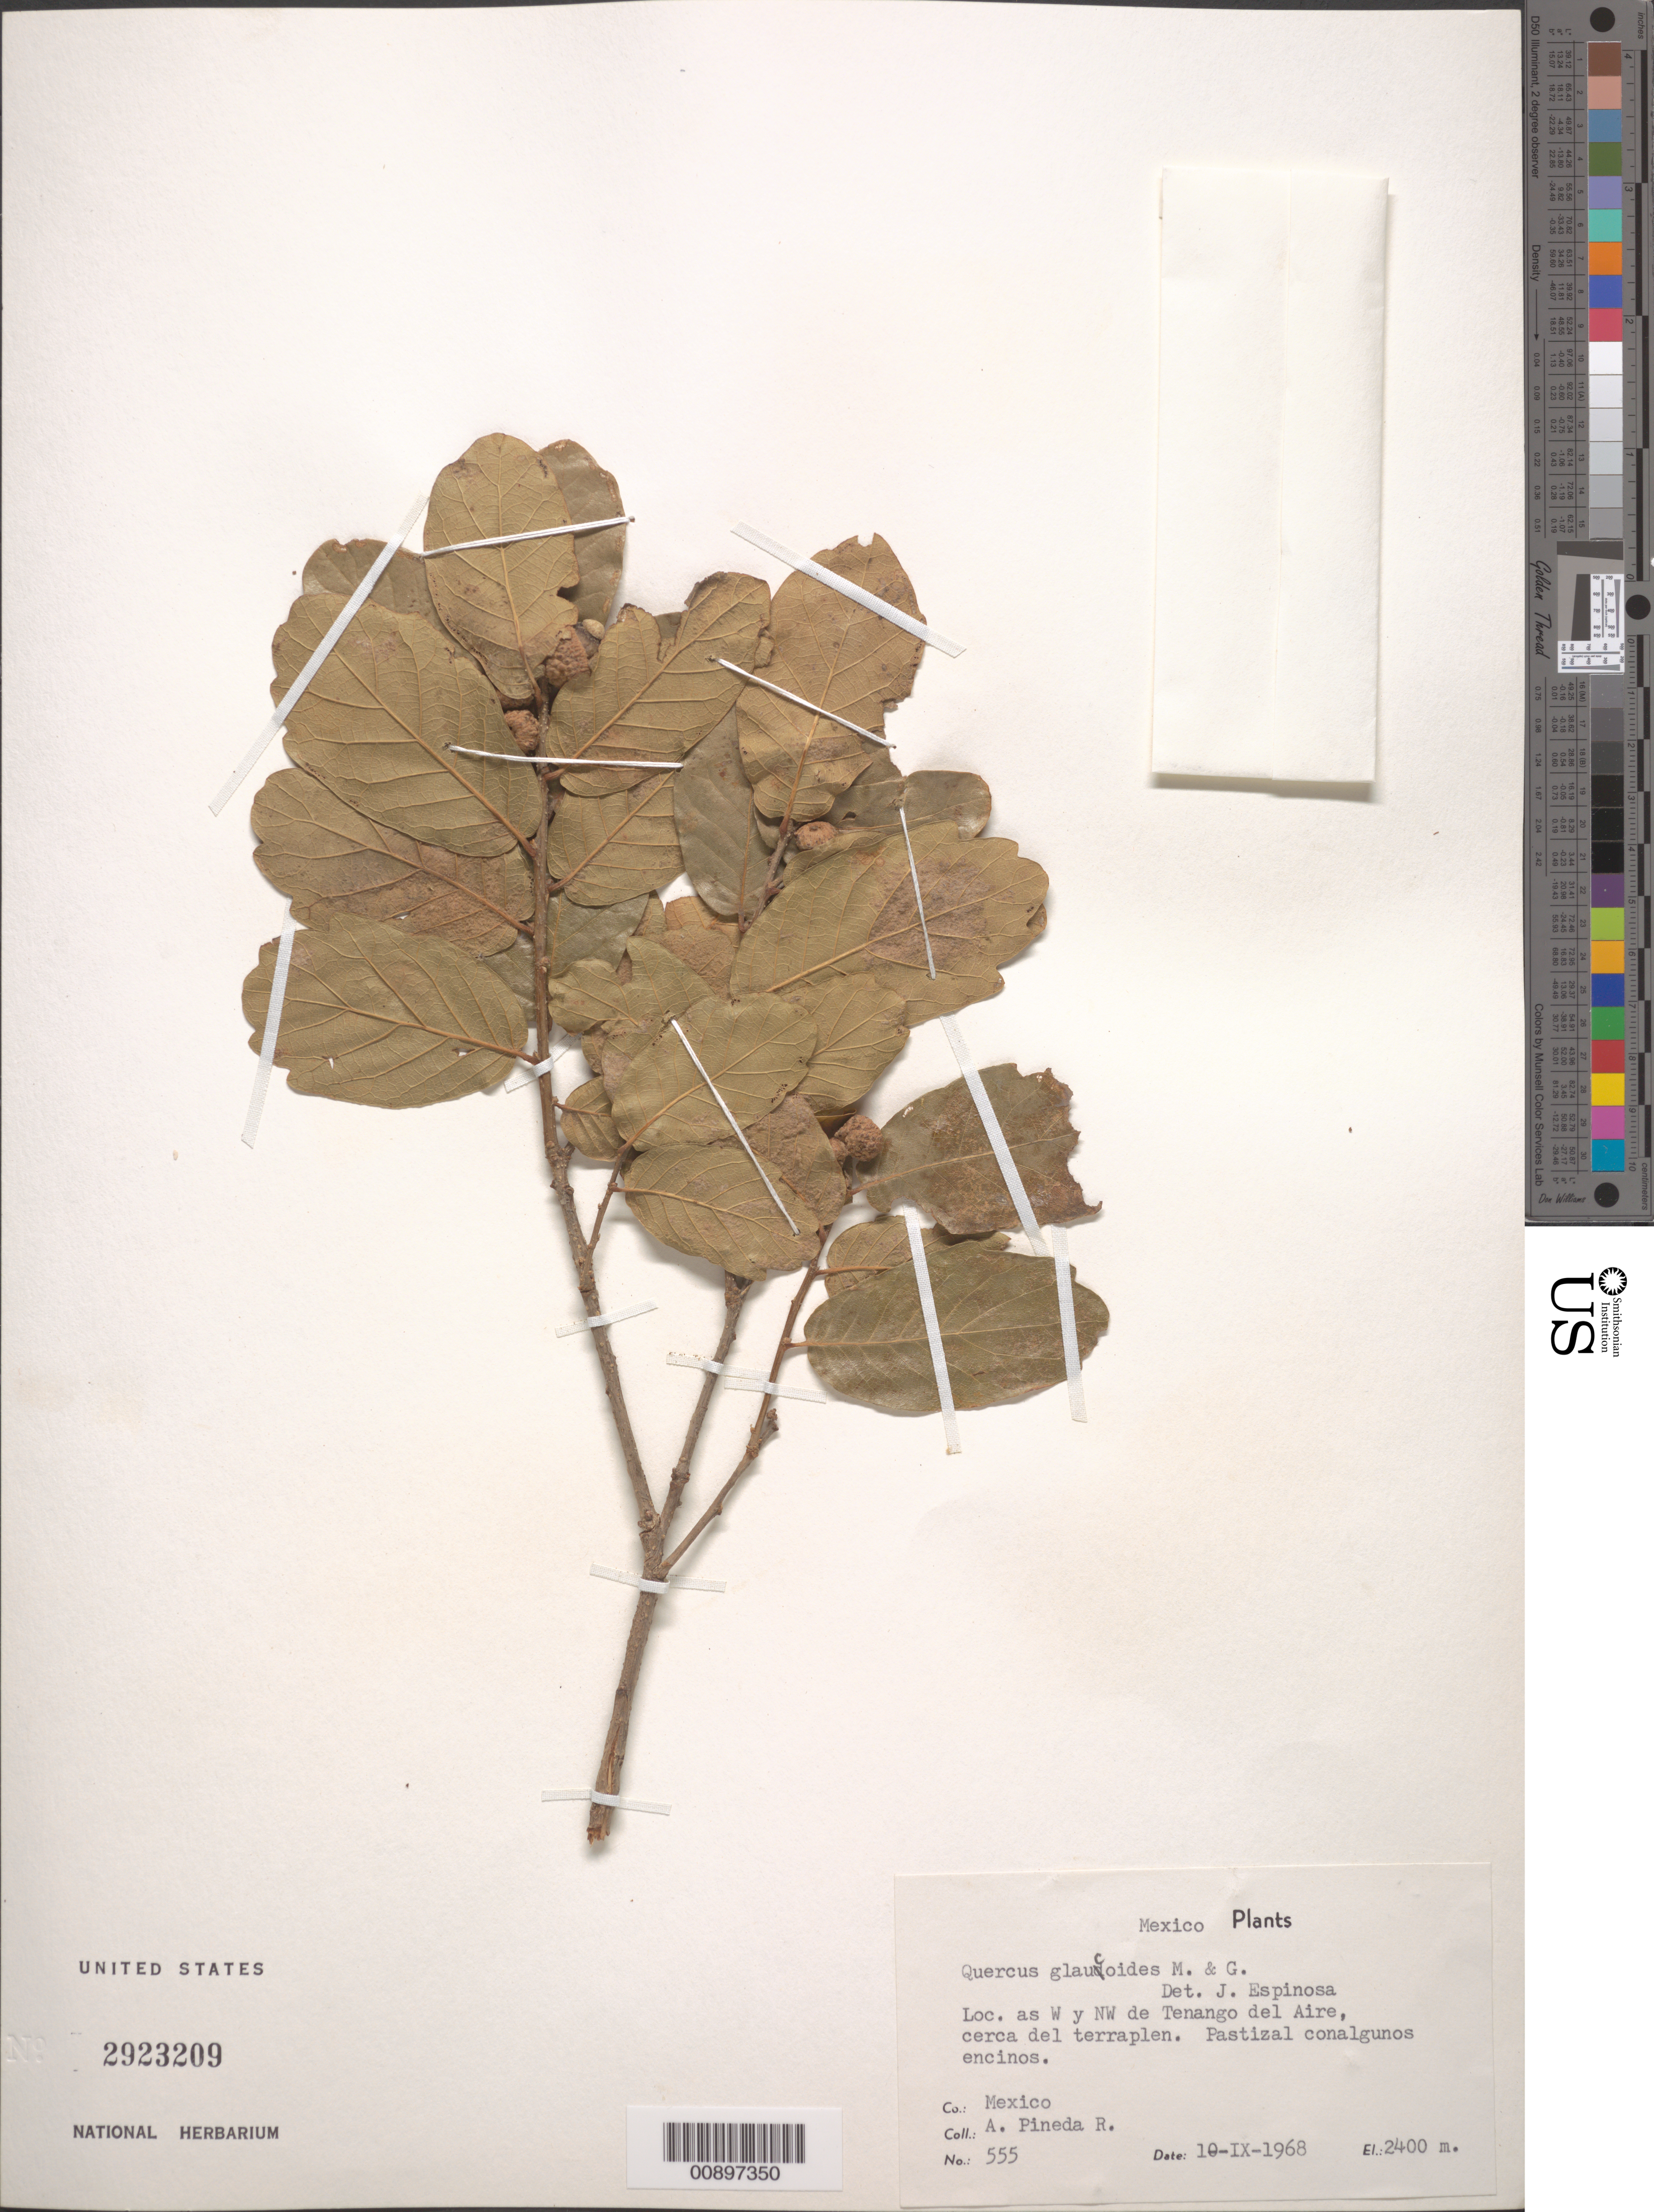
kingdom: Plantae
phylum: Tracheophyta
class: Magnoliopsida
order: Fagales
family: Fagaceae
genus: Quercus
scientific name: Quercus glaucoides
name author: M. Martens & Galeotti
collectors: A. Pineda-R.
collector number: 555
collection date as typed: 10 Sep 1968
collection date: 1968-09-10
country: Mexico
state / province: México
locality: W y NW de Tenango del Aire, cerca del terraplen.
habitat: Pastizal con algunos encinos.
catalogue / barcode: US 2923209